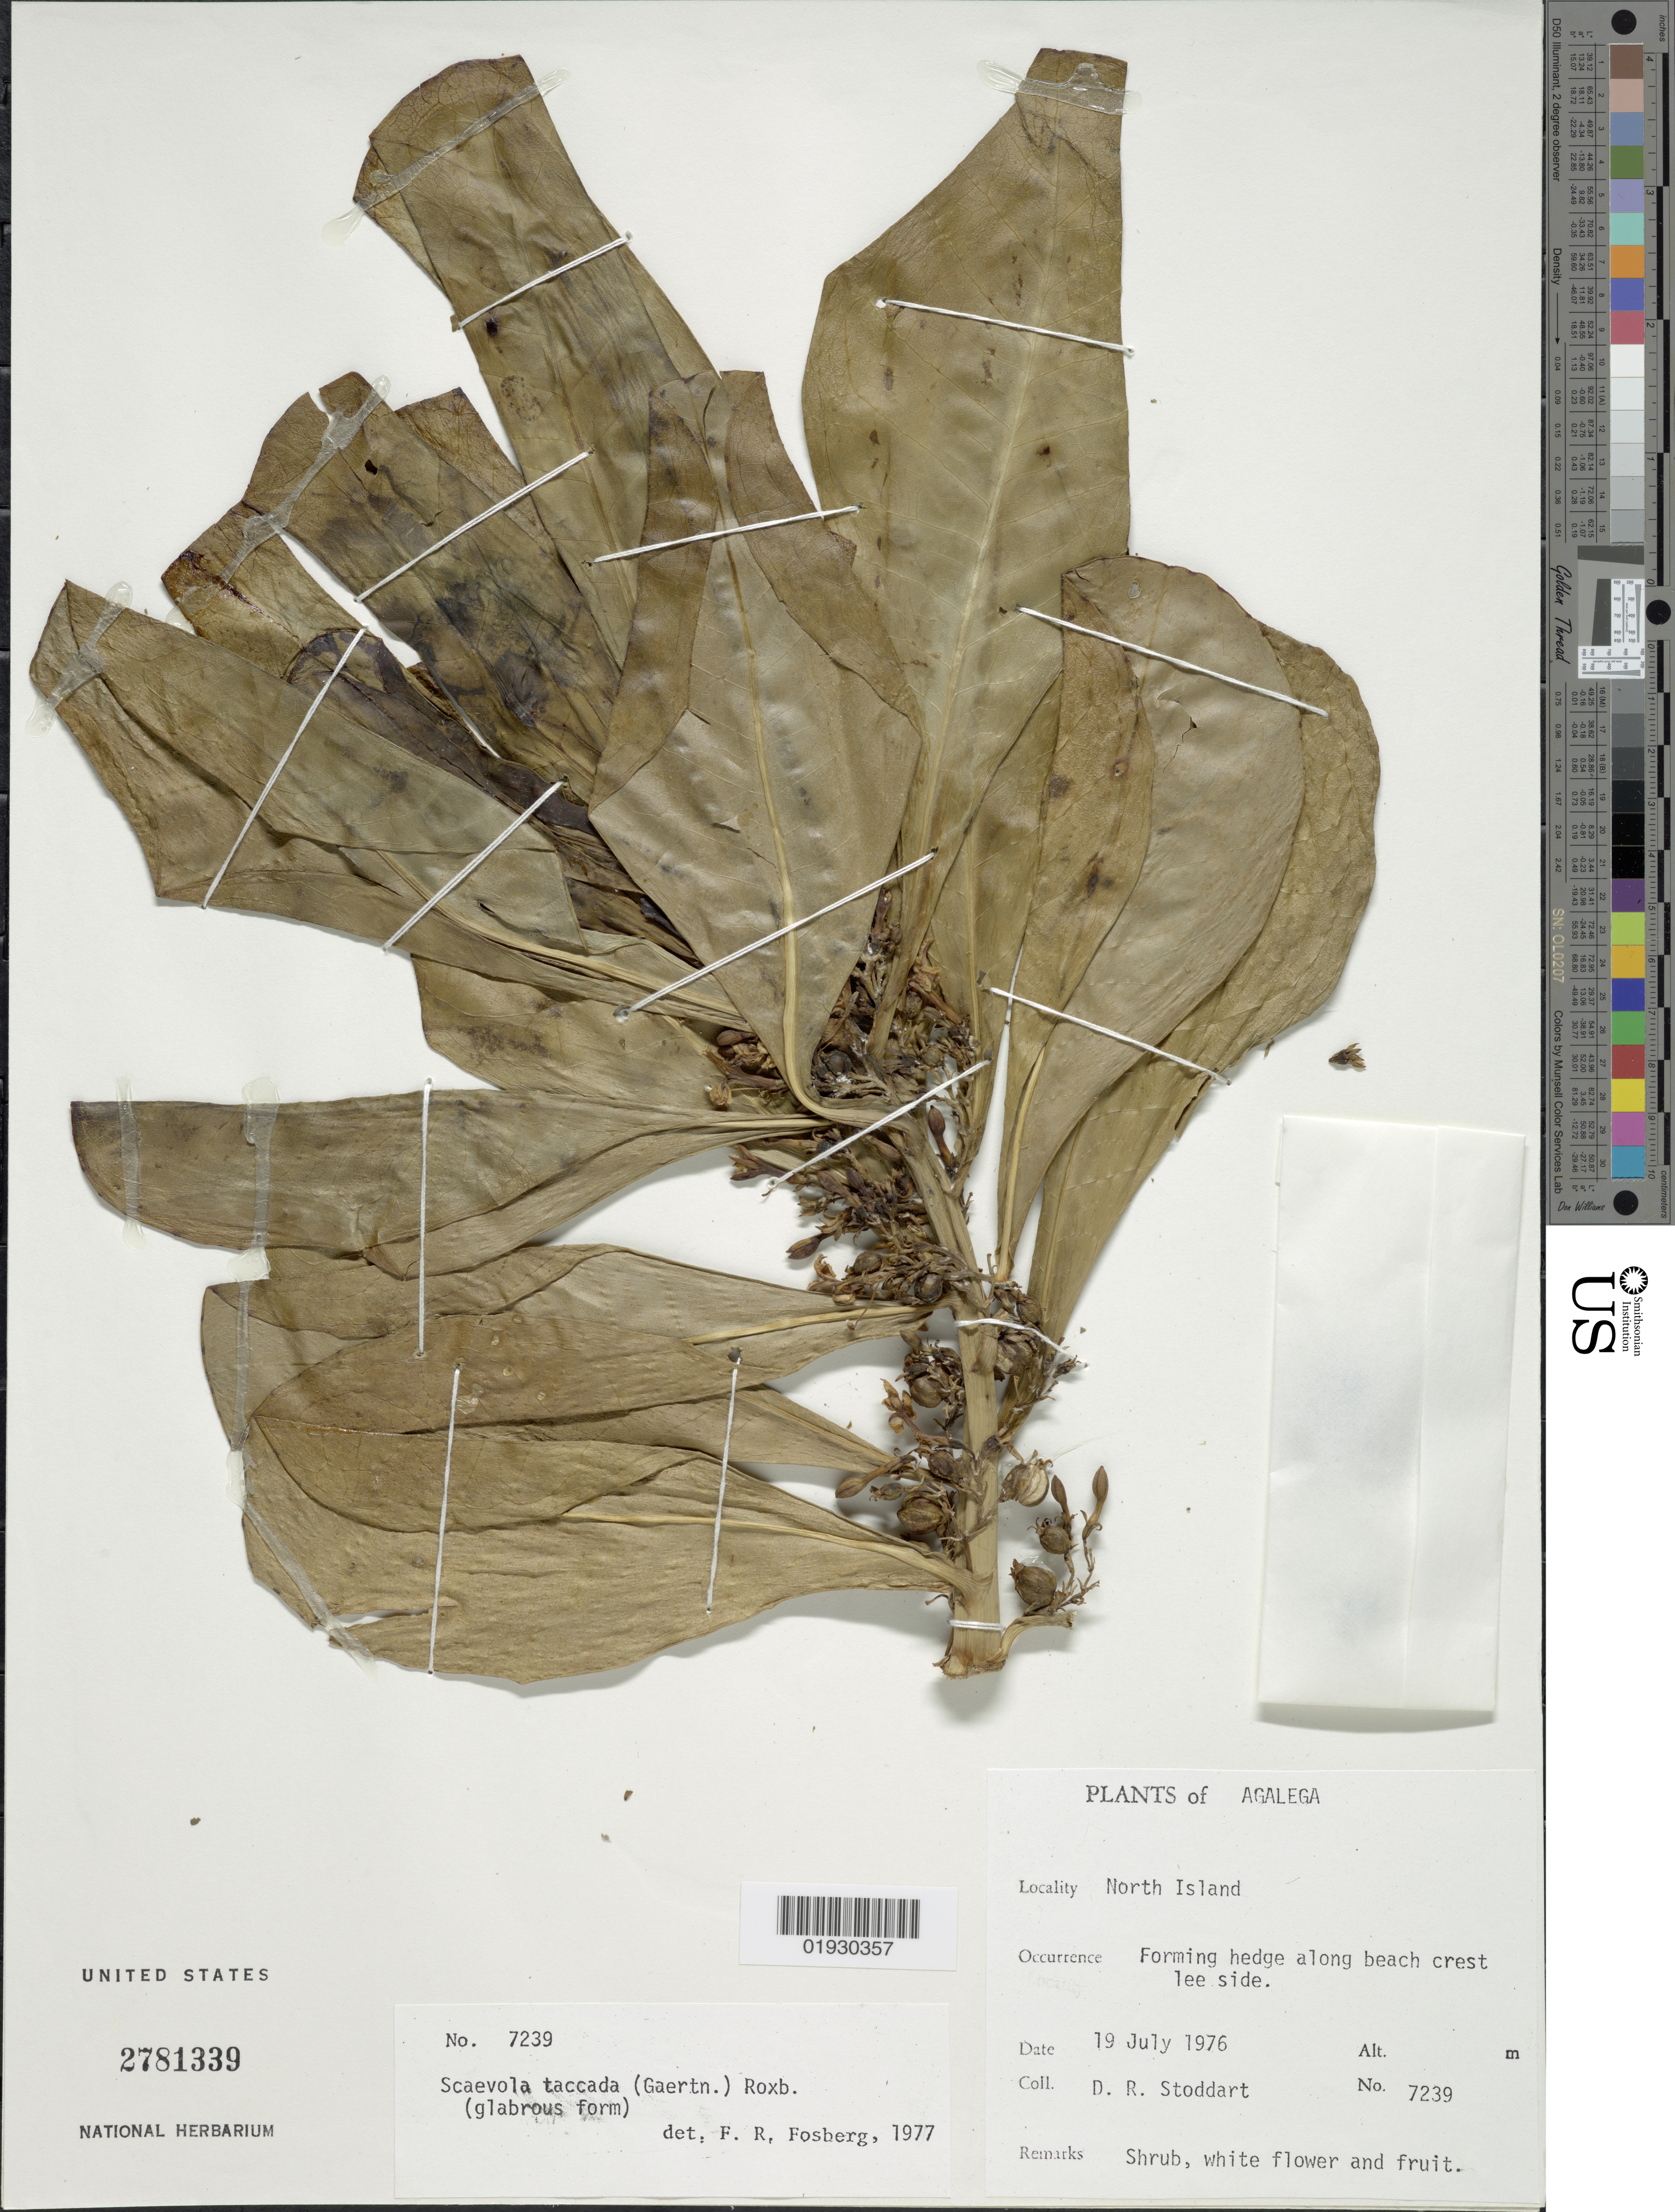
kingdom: Plantae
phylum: Tracheophyta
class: Magnoliopsida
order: Asterales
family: Goodeniaceae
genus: Scaevola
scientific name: Scaevola taccada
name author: (Gaertn.) Roxb.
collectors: D. R. Stoddart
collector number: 7239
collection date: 1976-07-19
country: Mauritius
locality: Agalega. North Island.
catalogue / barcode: US 2781339